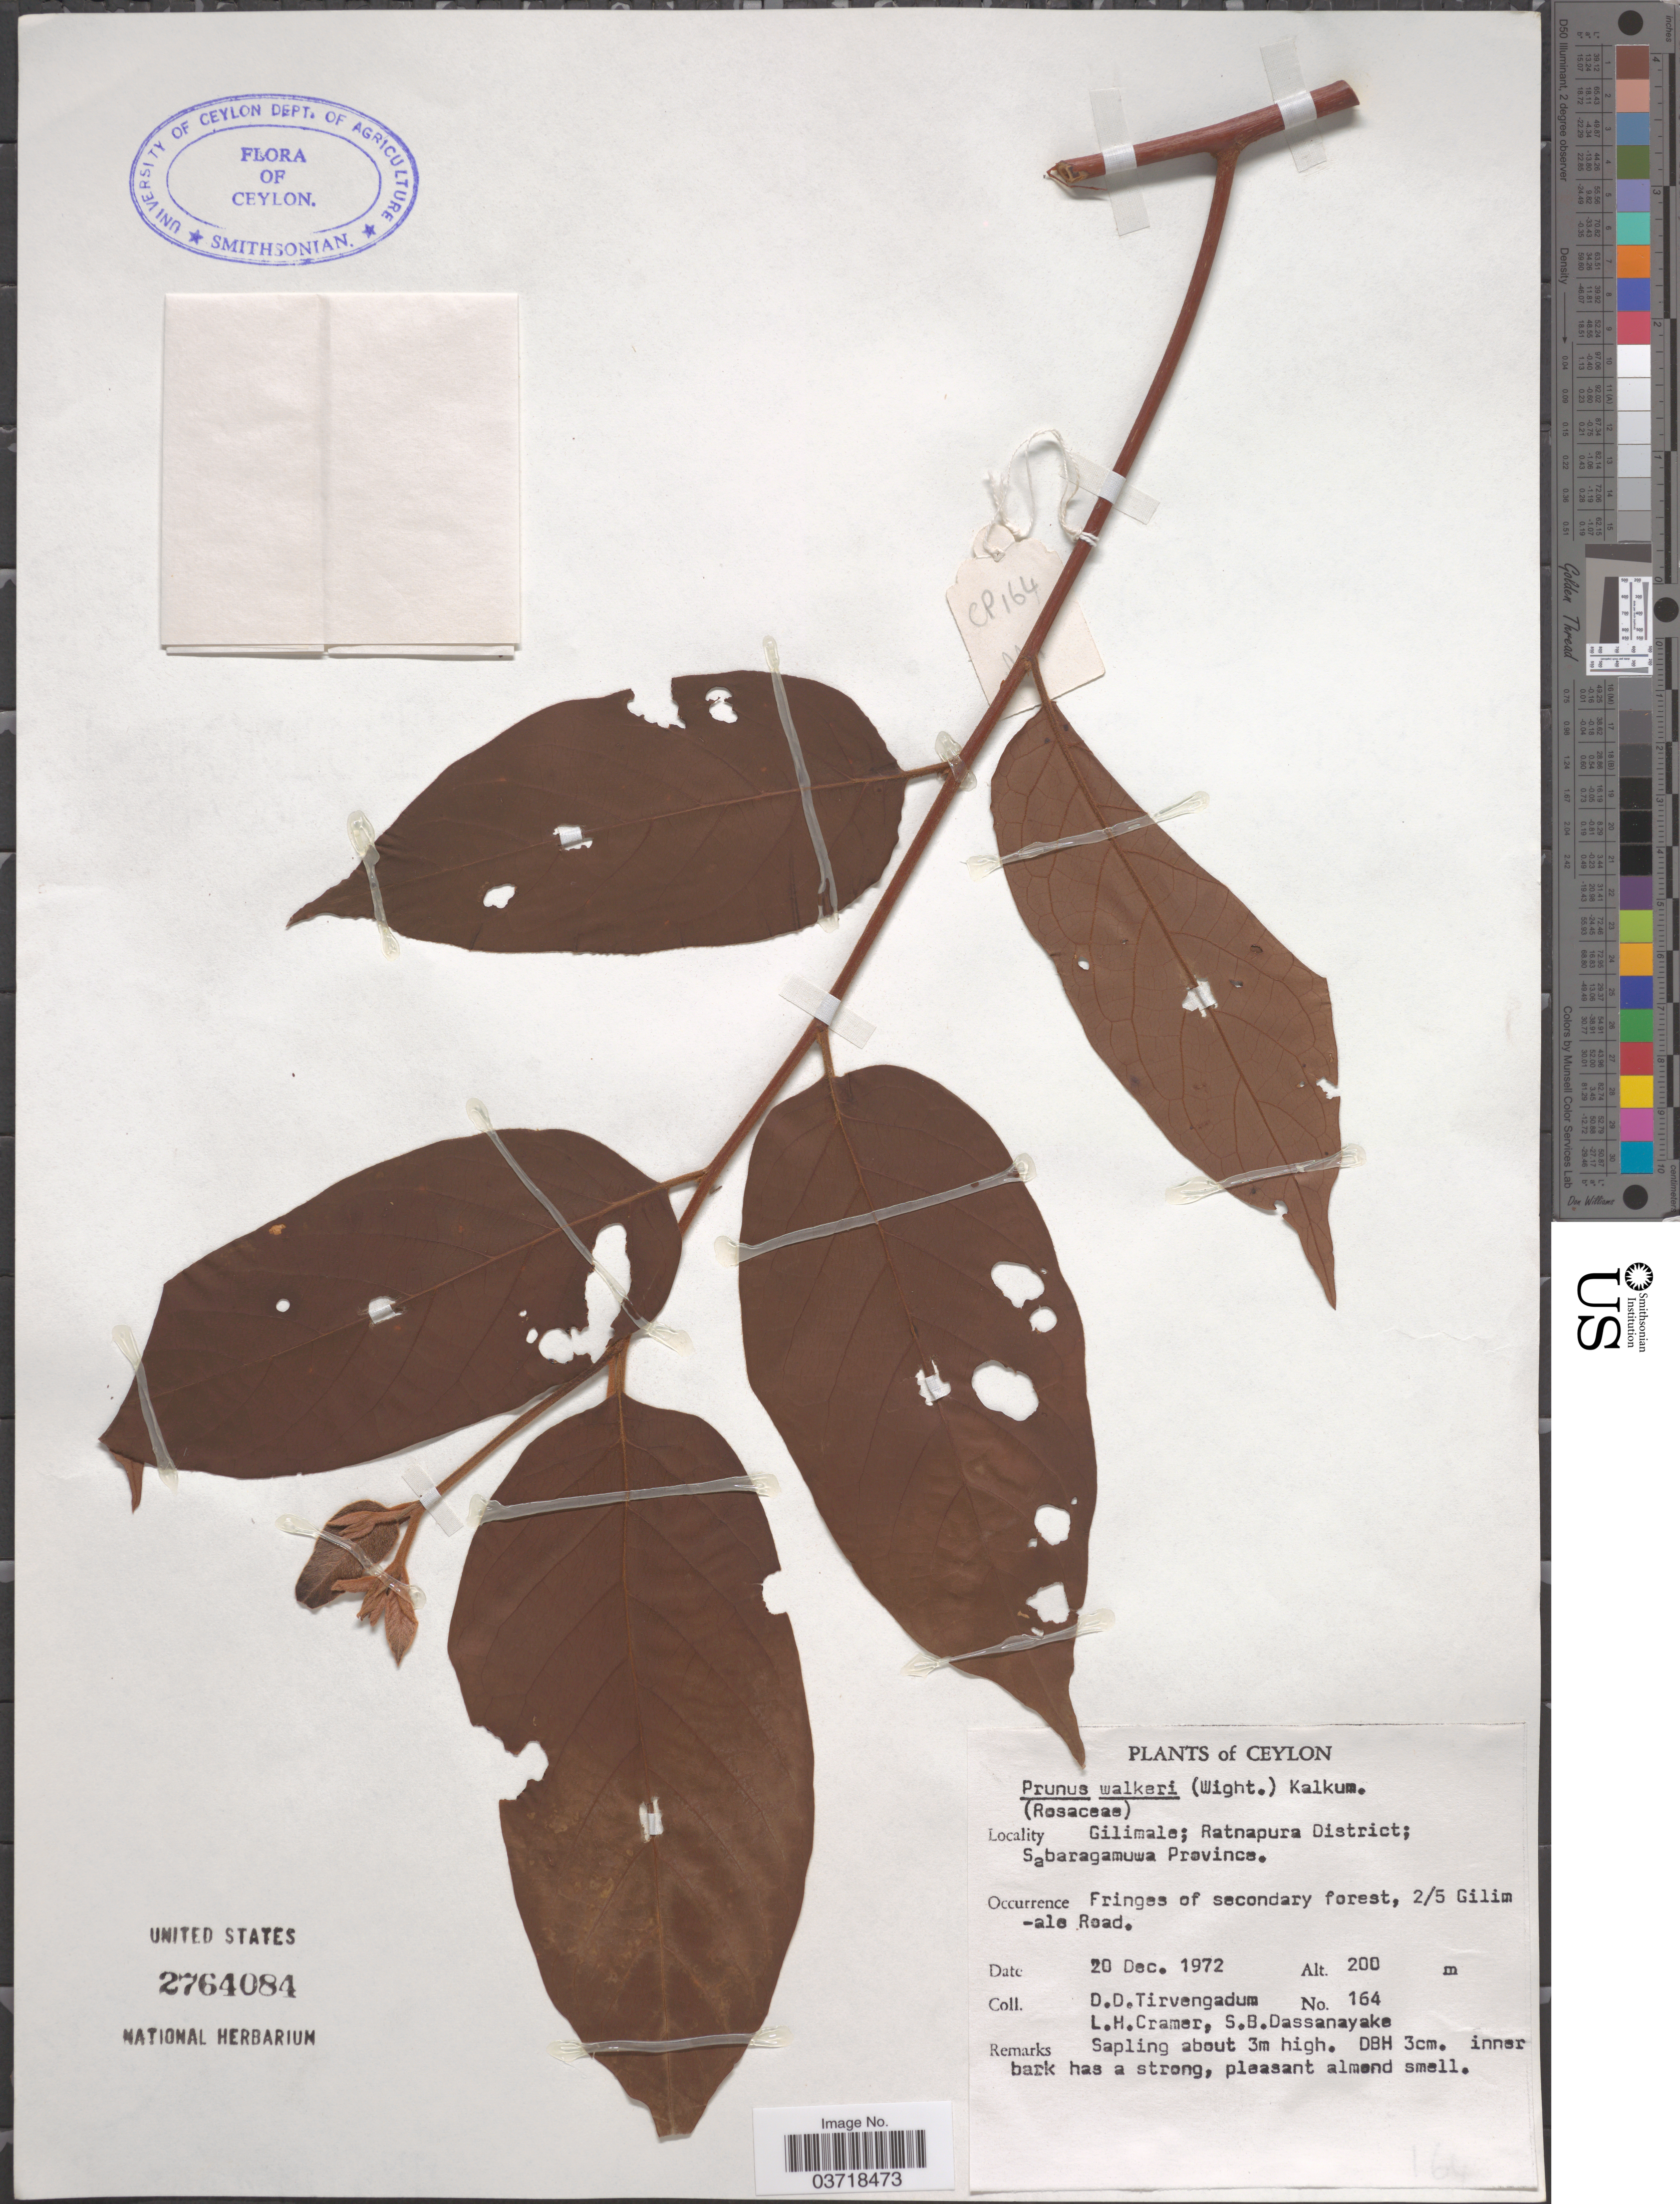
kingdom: Plantae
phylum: Tracheophyta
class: Magnoliopsida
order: Rosales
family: Rosaceae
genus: Prunus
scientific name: Prunus walkeri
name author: (Wight) Kalkman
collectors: D. Tirvengadum, L. H. Cramer & M. D. Dassanayake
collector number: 164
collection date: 1972-12-20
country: Sri Lanka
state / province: Sabaragamuwa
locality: Ceylon. Gilimale; Ratnapura District.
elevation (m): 200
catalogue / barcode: US 2764084